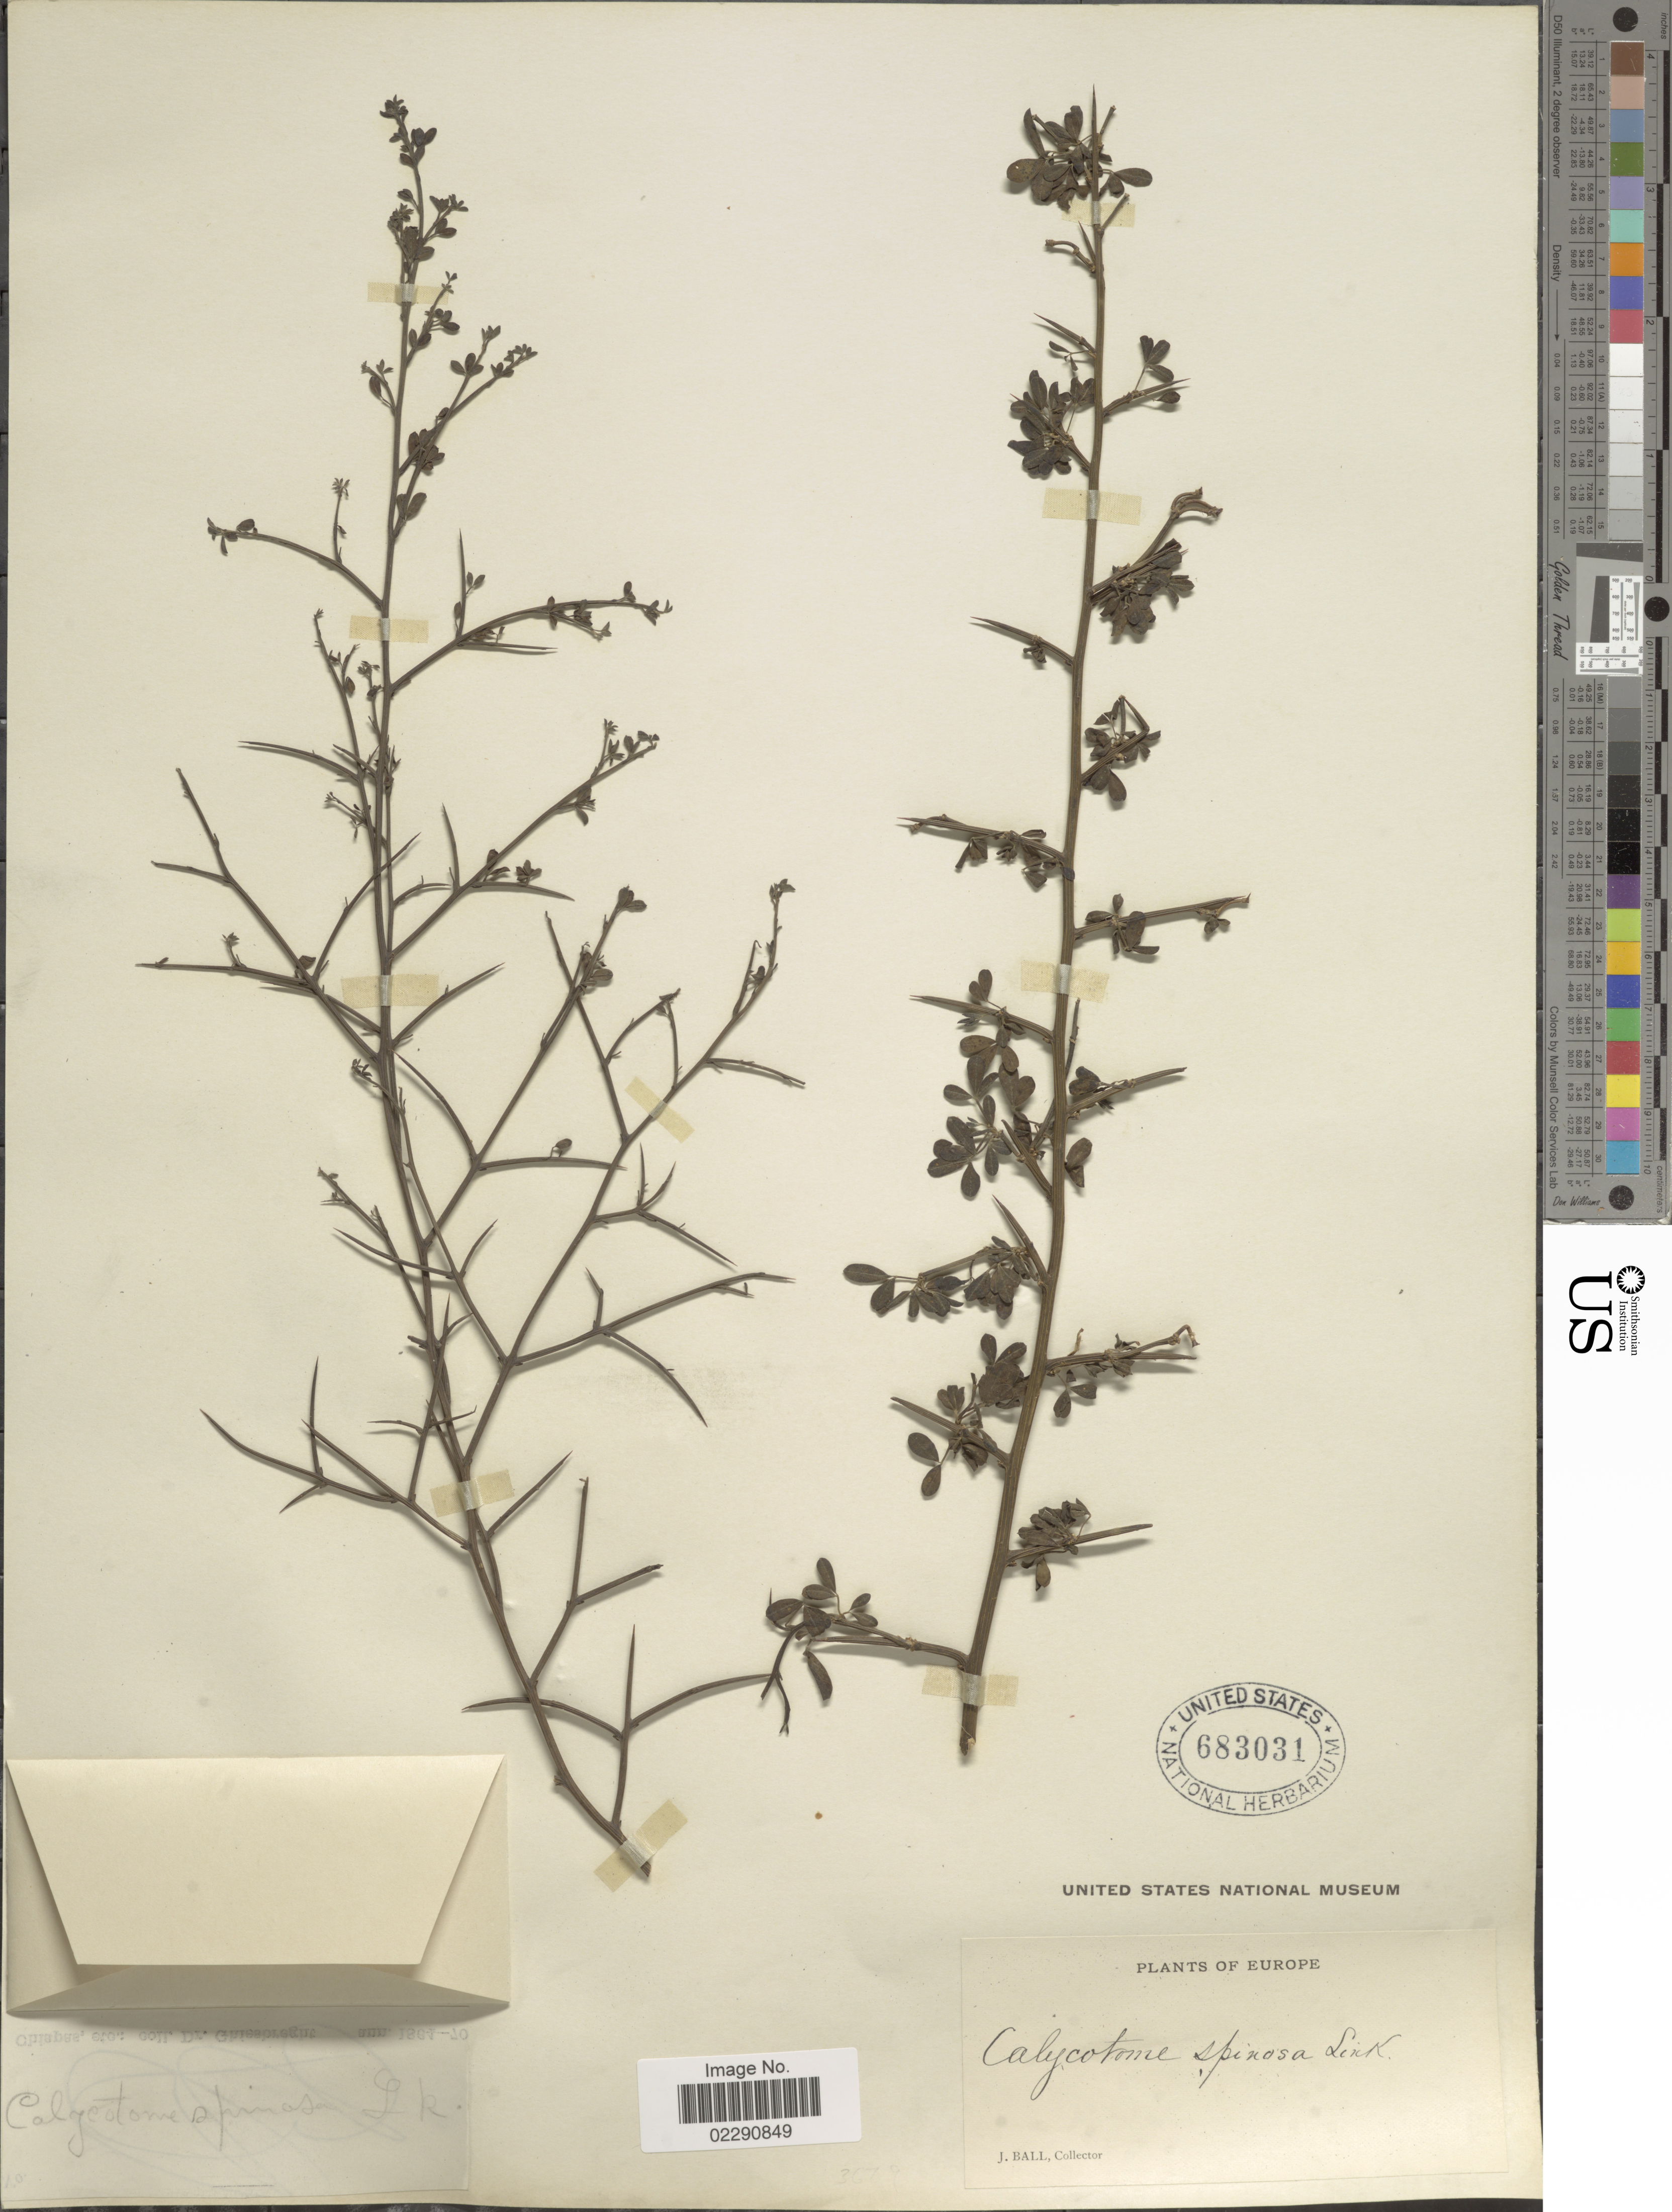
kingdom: Plantae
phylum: Tracheophyta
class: Magnoliopsida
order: Fabales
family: Fabaceae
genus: Calicotome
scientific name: Calicotome spinosa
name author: (L.) Link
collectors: J. Ball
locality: Europe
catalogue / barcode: US 683031